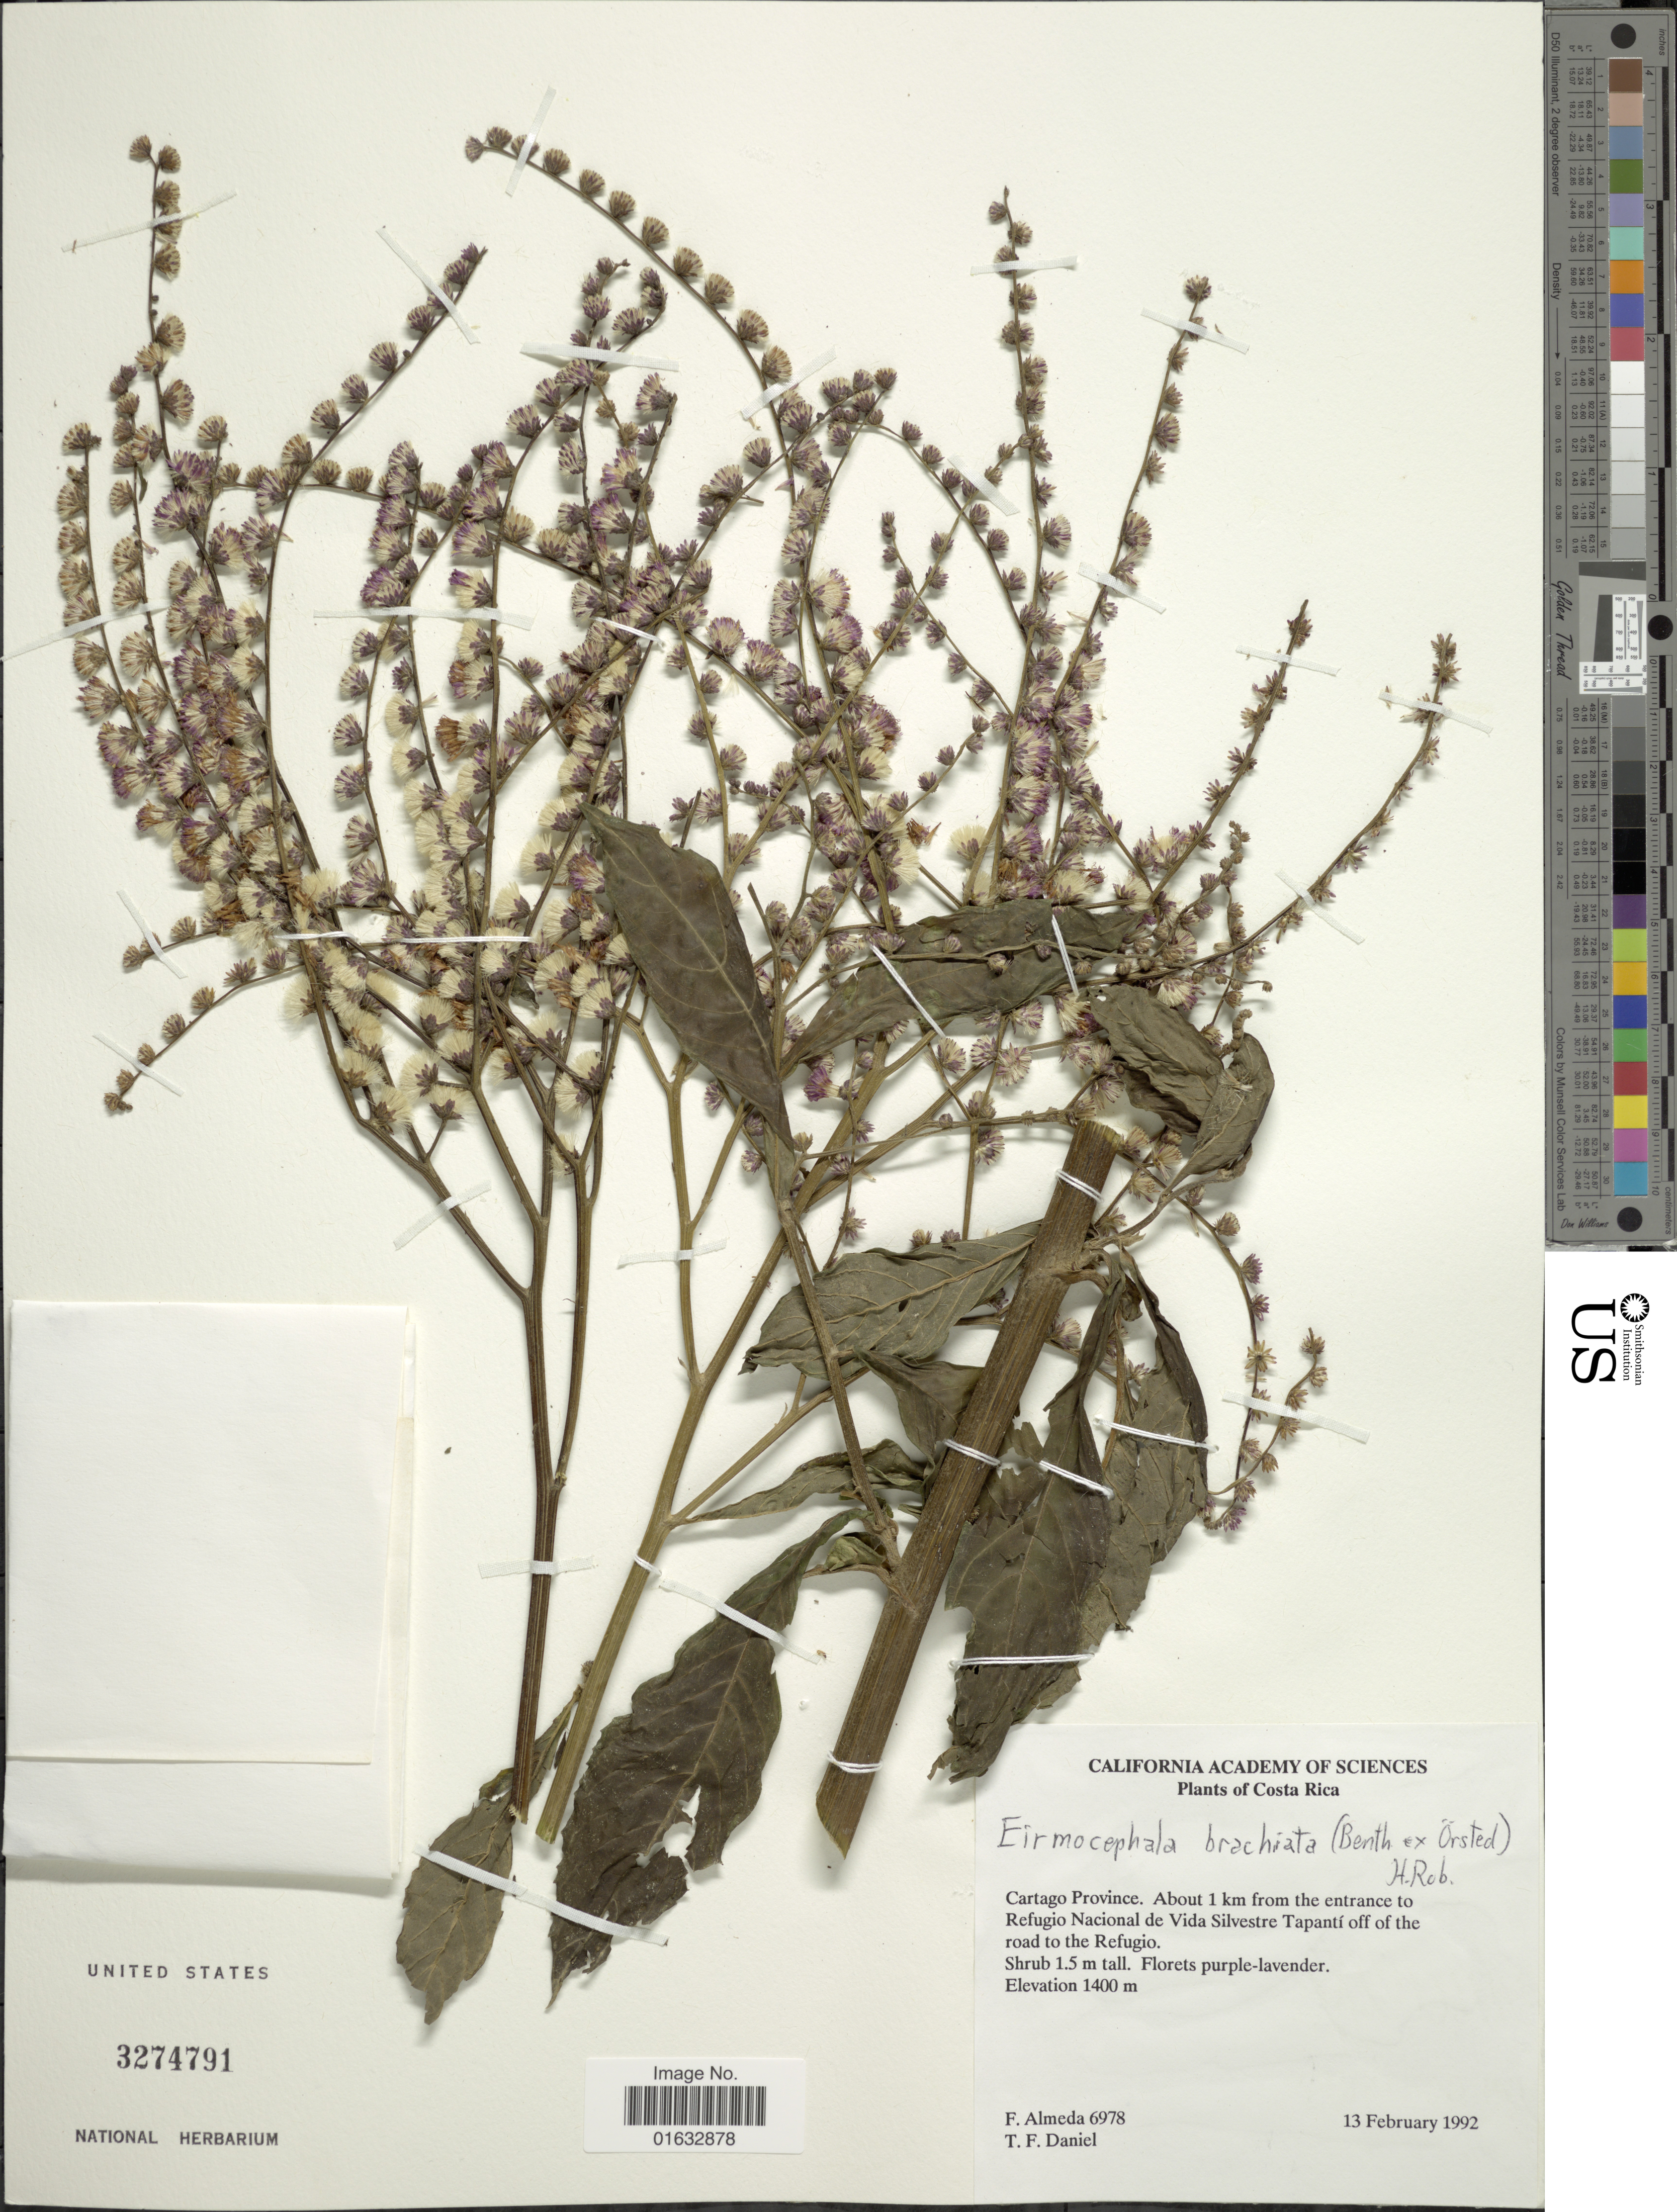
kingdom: Plantae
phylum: Tracheophyta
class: Magnoliopsida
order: Asterales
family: Asteraceae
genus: Eirmocephala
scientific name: Eirmocephala brachiata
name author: (Benth.) H. Rob.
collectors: F. Almeda & T. F. Daniel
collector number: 6978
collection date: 1992-02-13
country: Costa Rica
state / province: Cartago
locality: About 1 km from the entrance to Refugio Nacional de Vida Silvestre Tapanti off of the road to the Refugio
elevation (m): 1400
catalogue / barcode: US 3274791